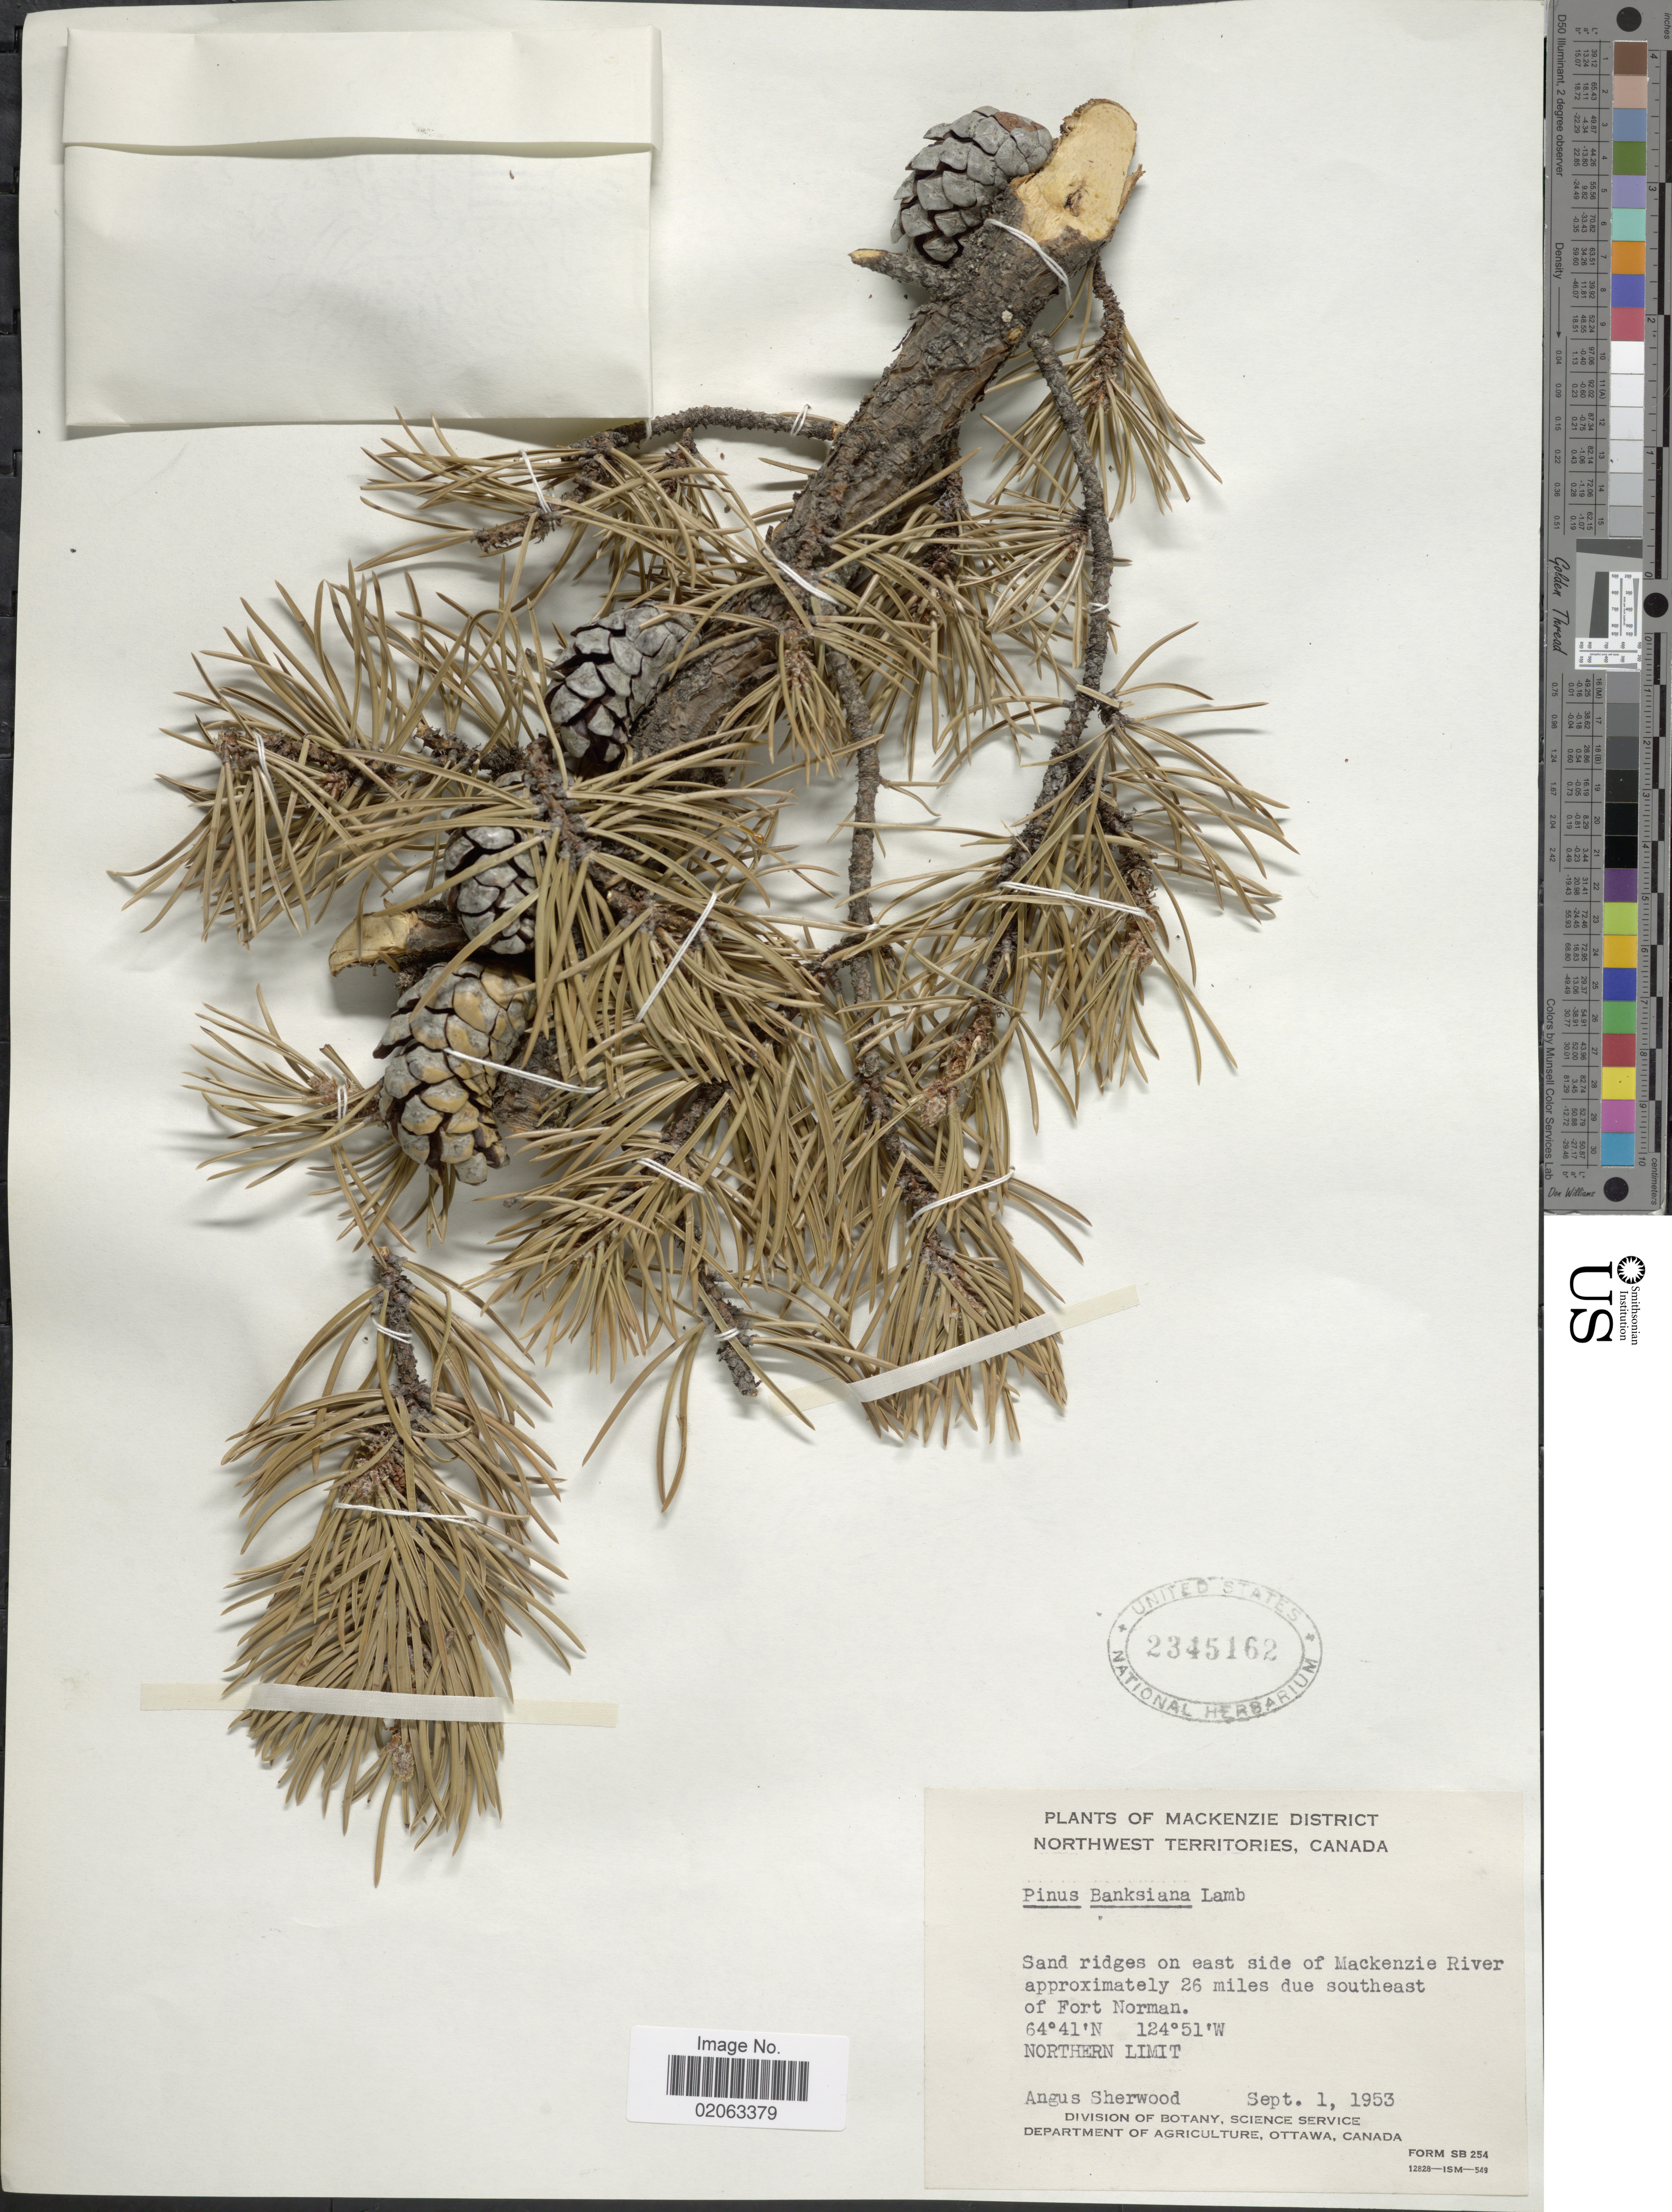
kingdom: Plantae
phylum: Tracheophyta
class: Pinopsida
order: Pinales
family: Pinaceae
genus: Pinus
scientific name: Pinus banksiana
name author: Lamb.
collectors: A. Sherwood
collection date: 1953-09-01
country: Canada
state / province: Northwest Territories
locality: Mackenzie District, Sand ridges on east side of Mackenzie River approximately 26 miles due southeast of Fort Norman, Northern Limit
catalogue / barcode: US 2345162